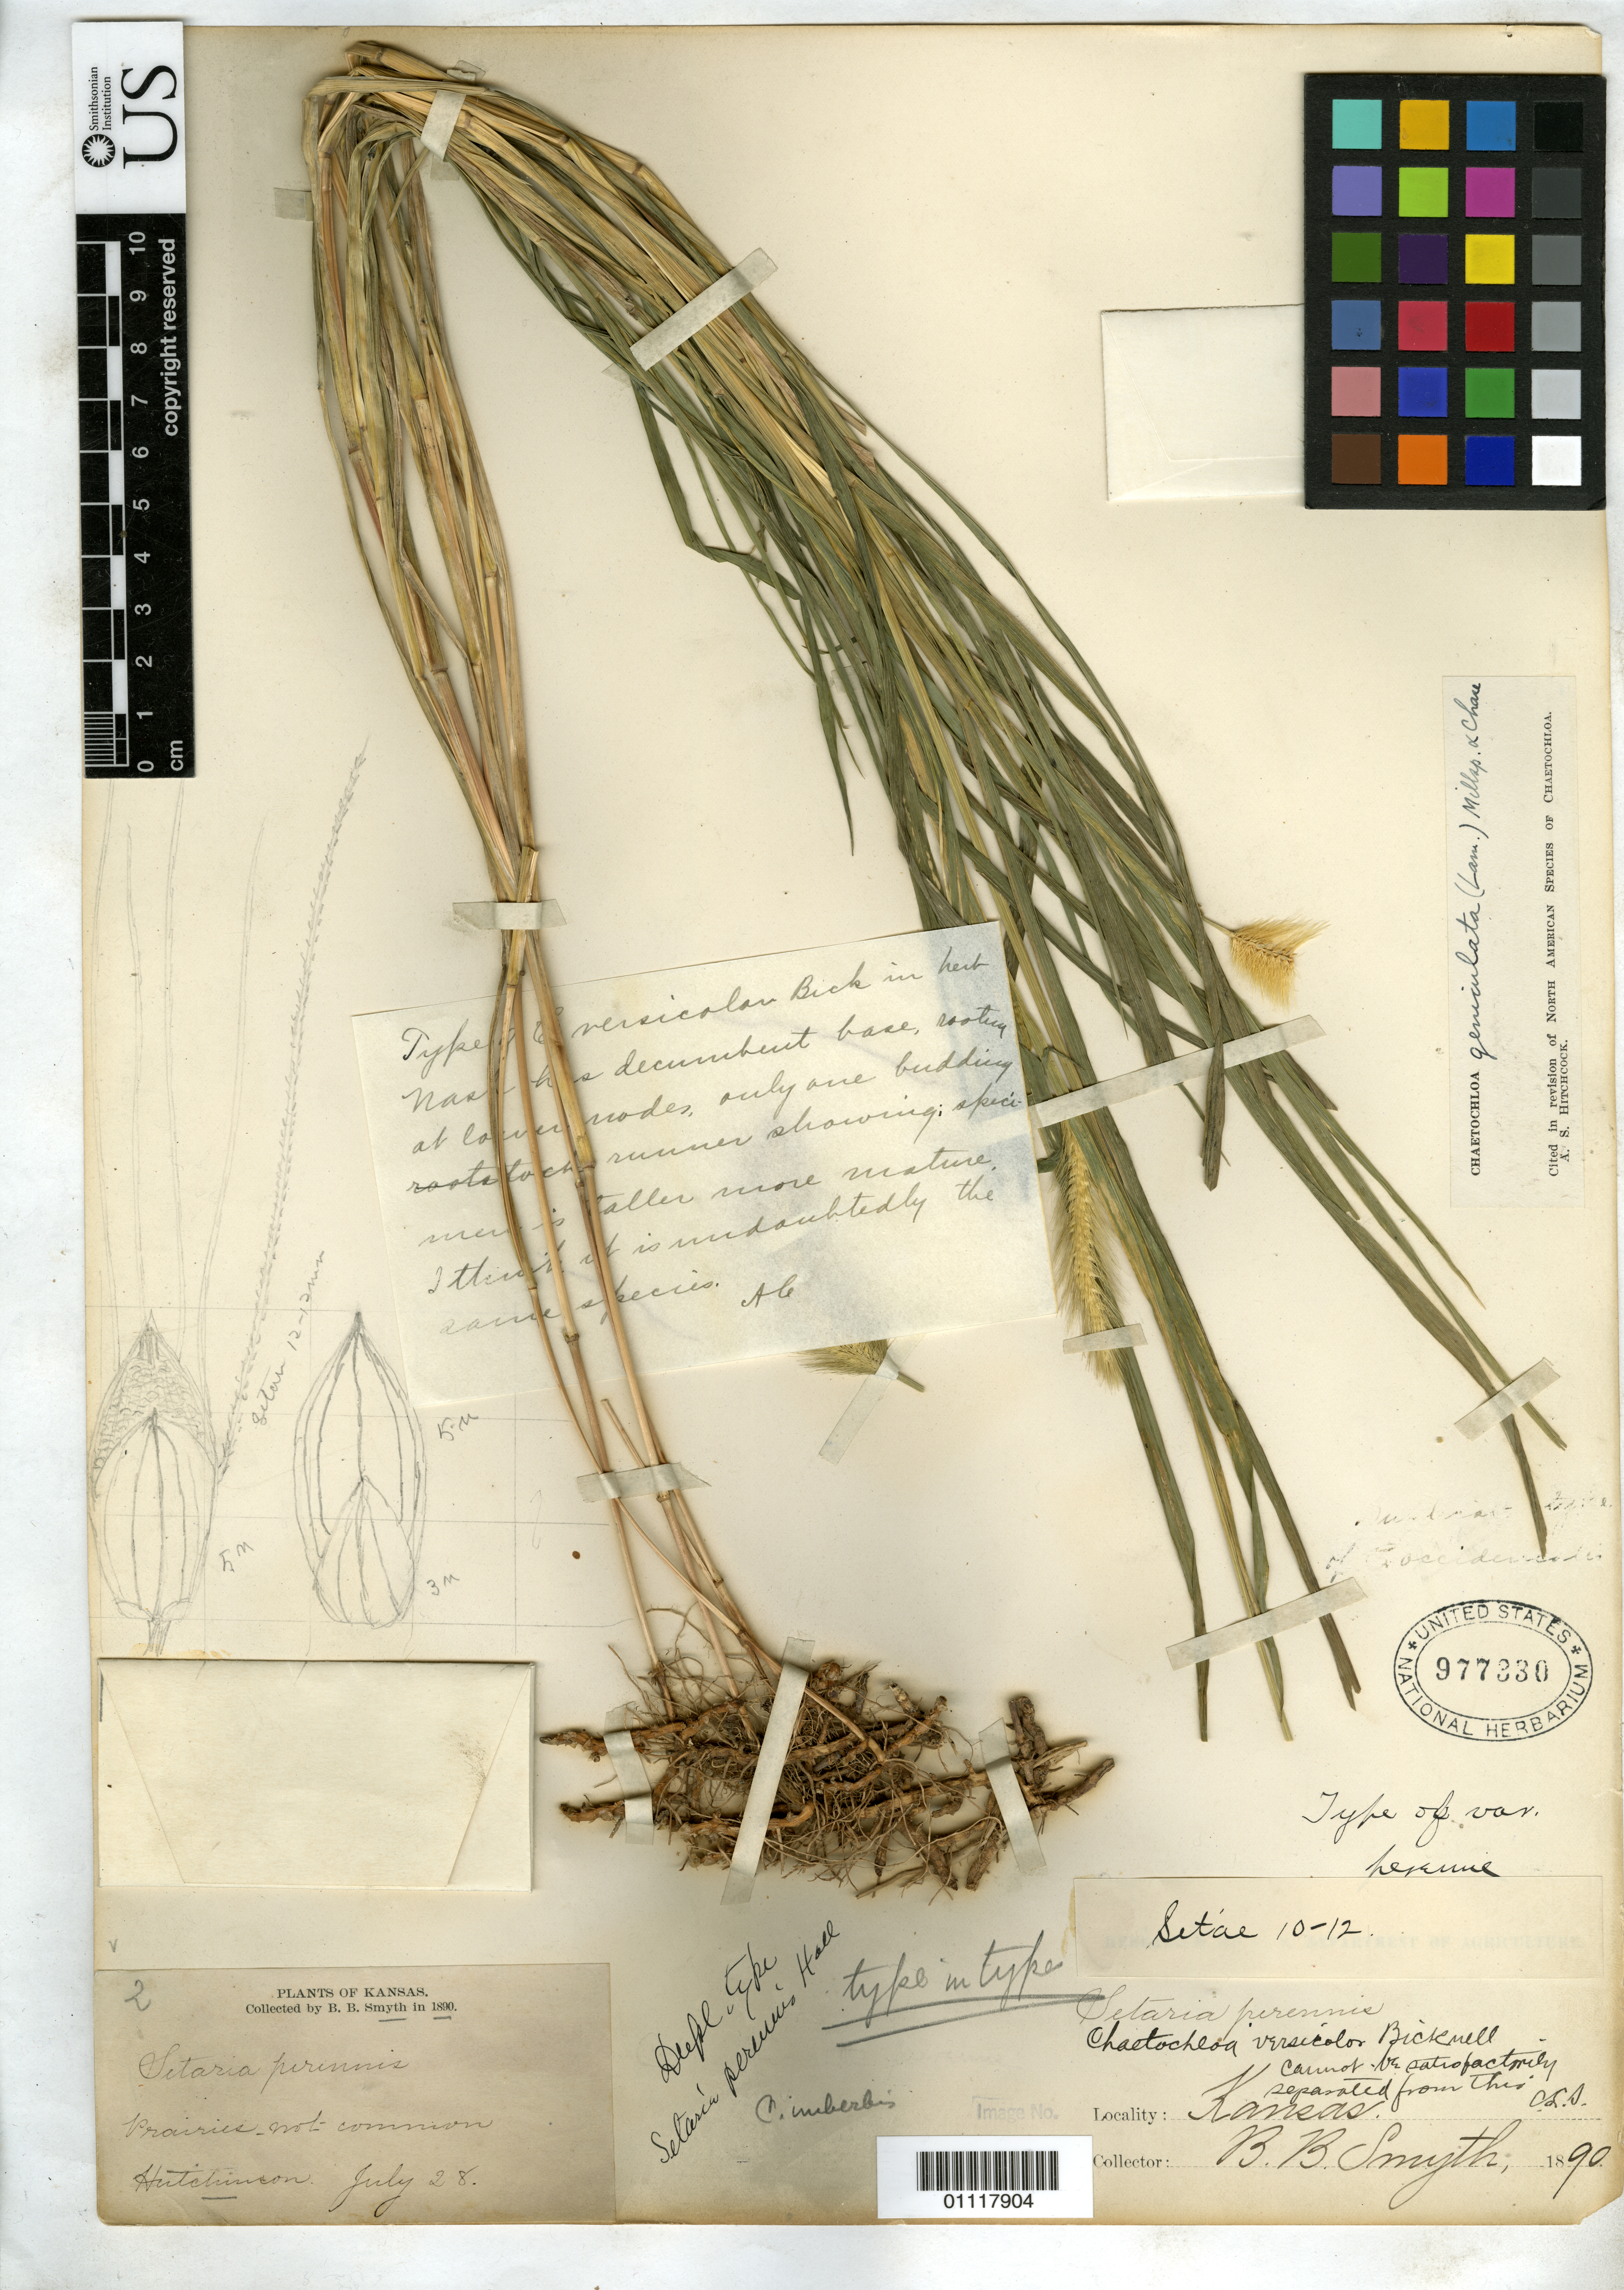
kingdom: Plantae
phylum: Tracheophyta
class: Liliopsida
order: Poales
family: Poaceae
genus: Setaria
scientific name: Setaria perennis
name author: ex Smyth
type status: Type Collection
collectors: B. Smyth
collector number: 2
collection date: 1890-07-28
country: United States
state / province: Kansas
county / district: Reno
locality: Hutchinson.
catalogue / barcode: US 977330